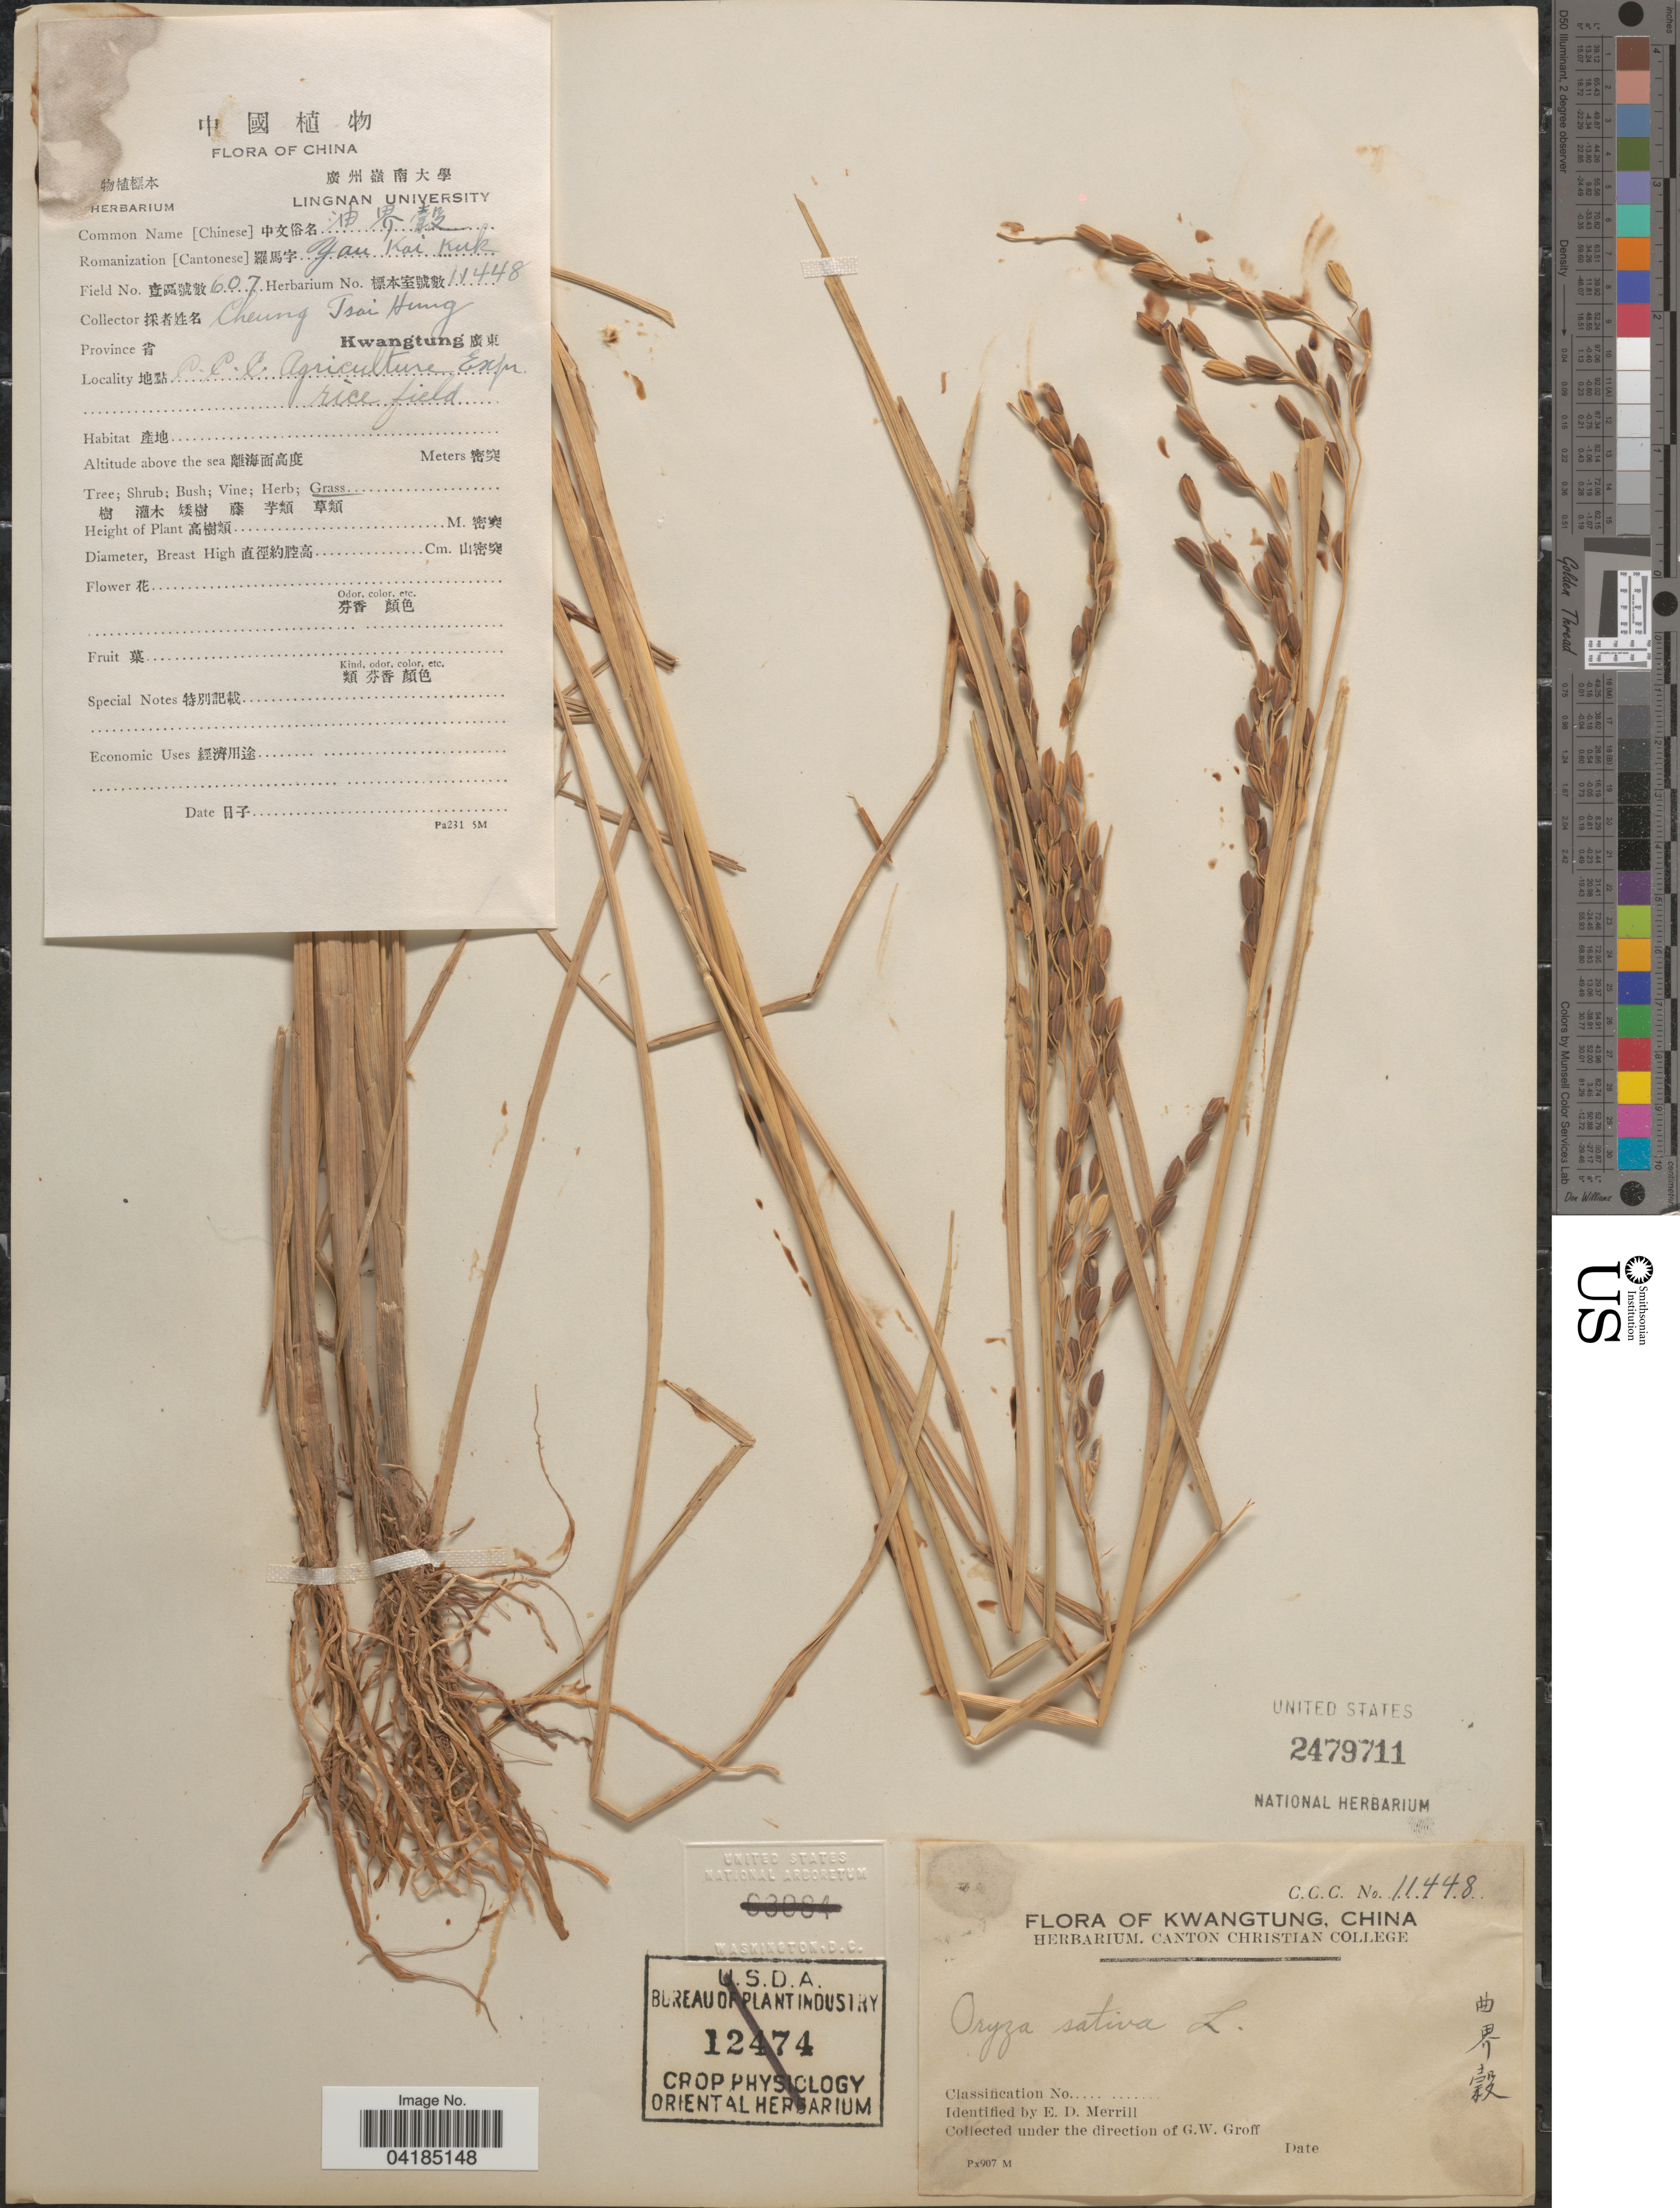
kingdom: Plantae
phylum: Tracheophyta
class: Liliopsida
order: Poales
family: Poaceae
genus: Oryza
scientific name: Oryza sativa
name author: L.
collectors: Cheung Tsai Hung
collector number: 607/11448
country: China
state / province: Guangdong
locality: Province Kwangtung. X. C.C.C. Agriculture Expr. rice field.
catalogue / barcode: US 2479711